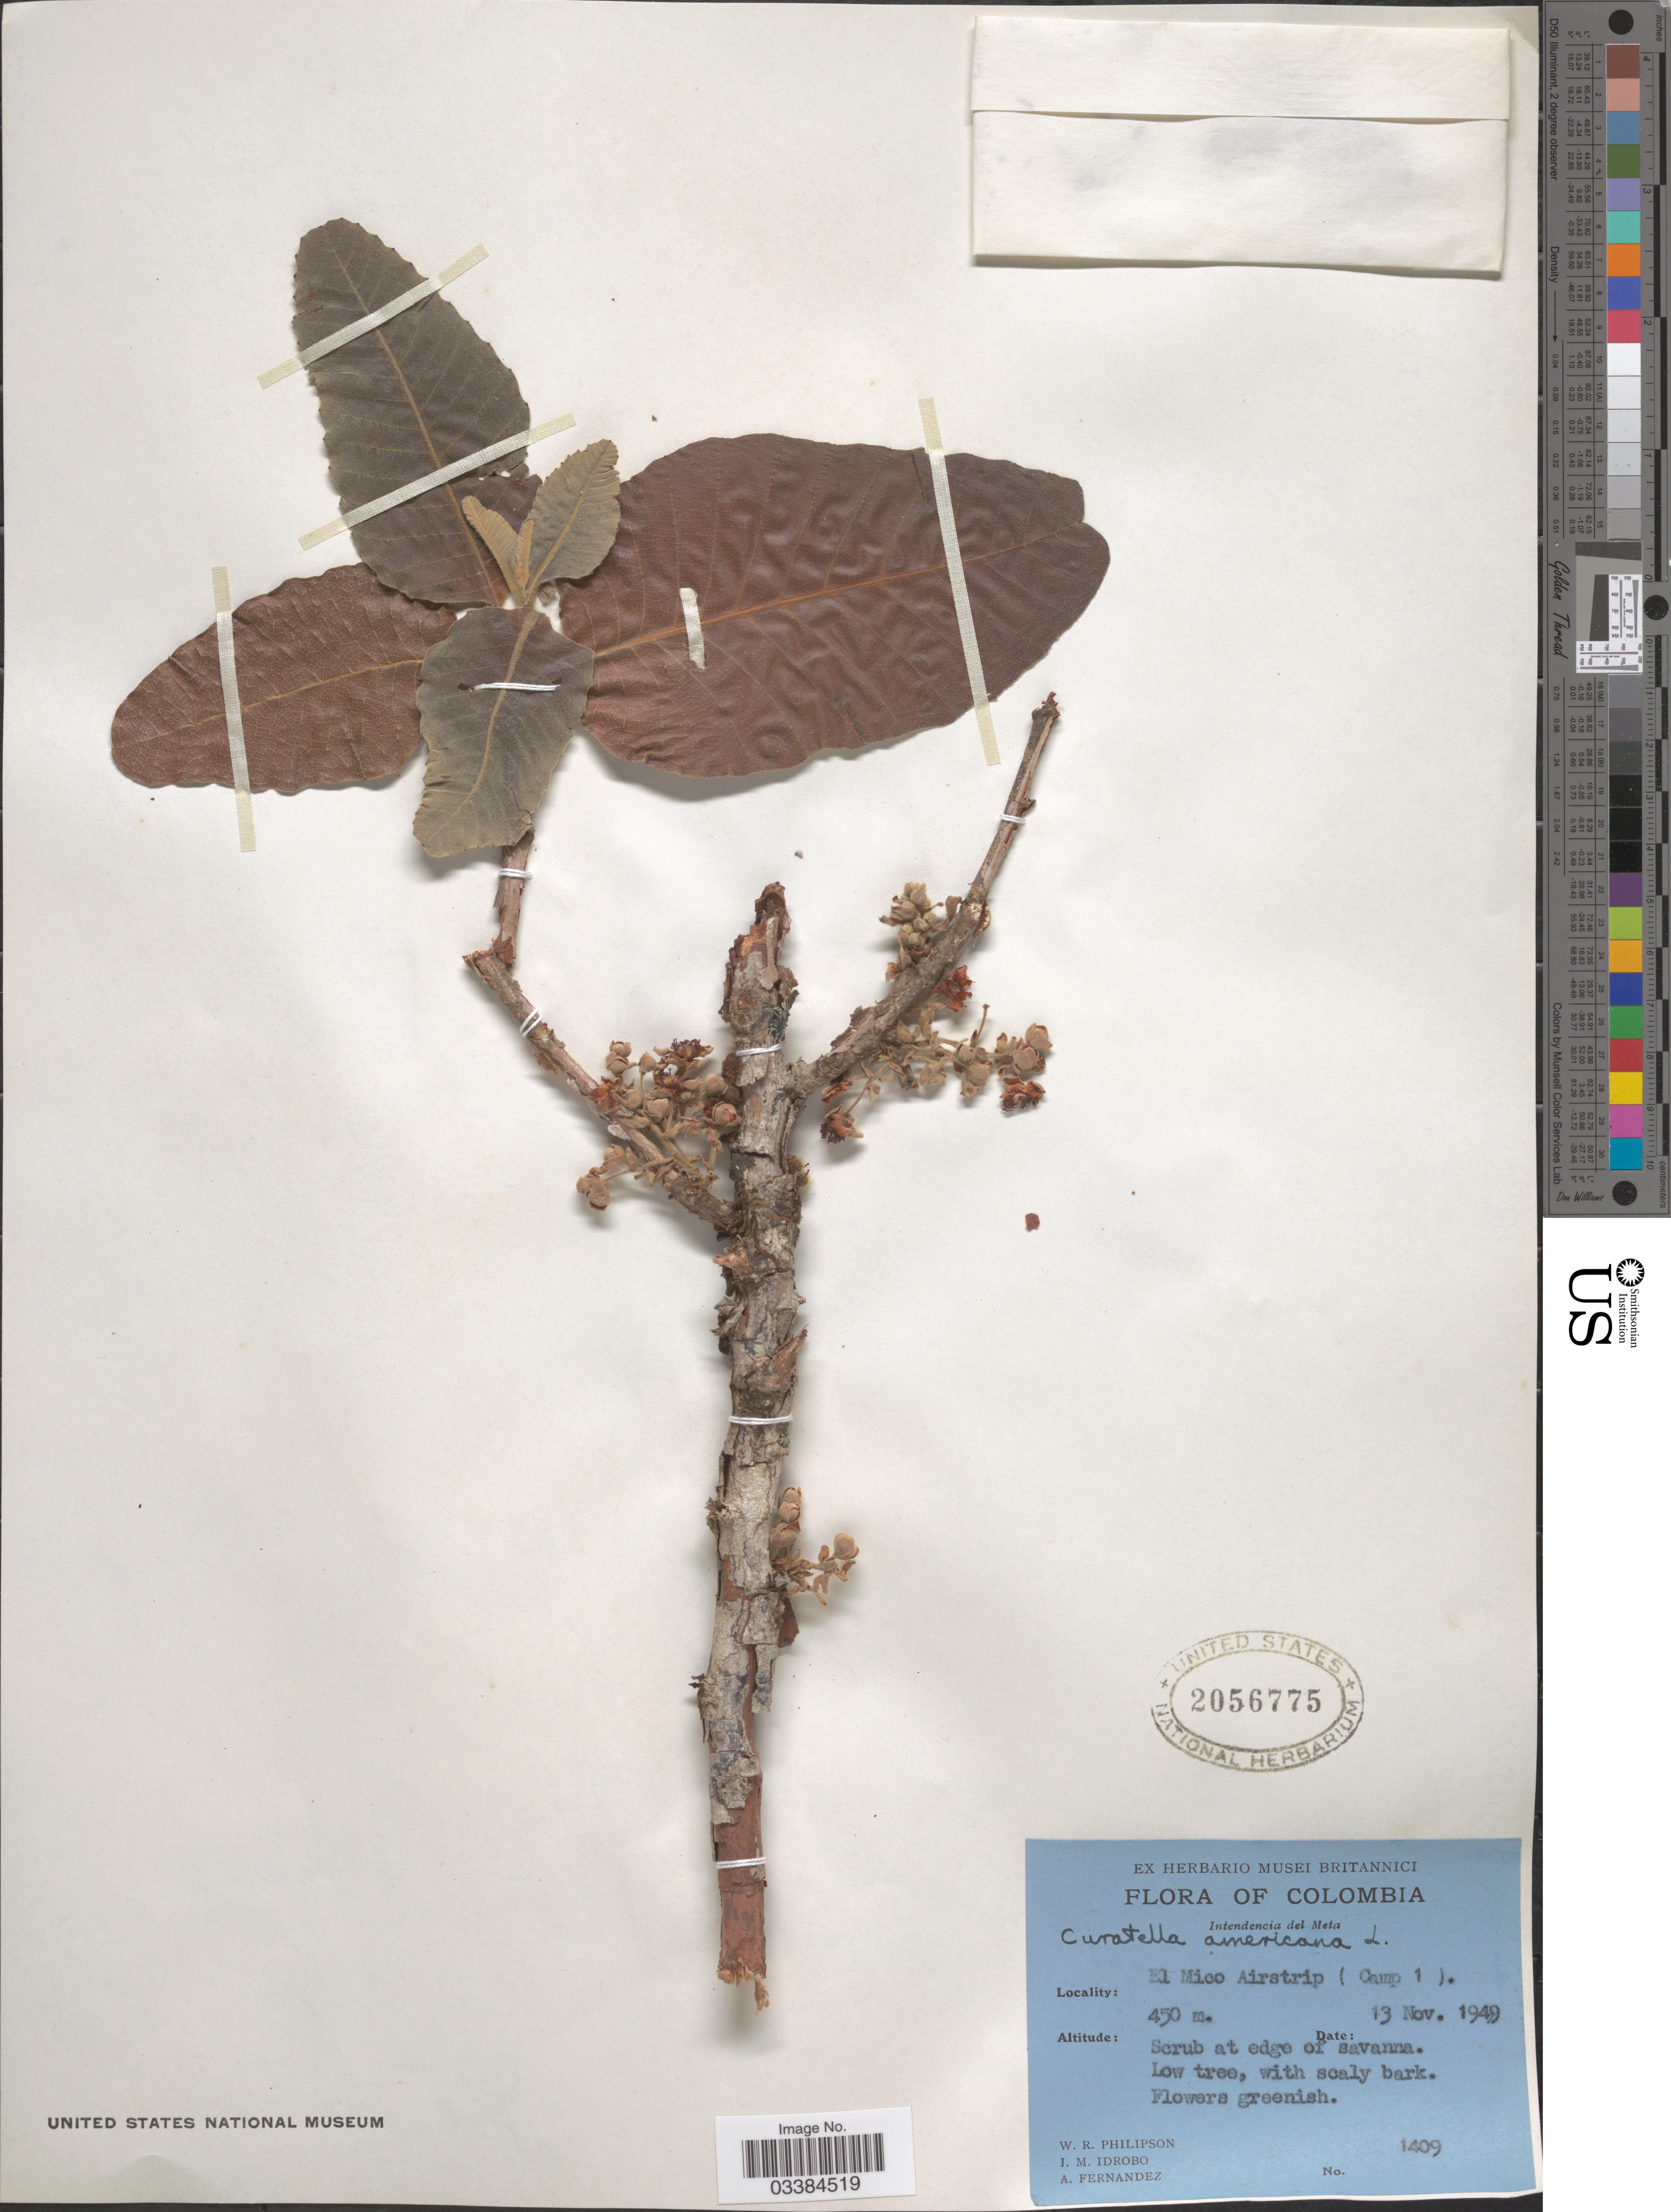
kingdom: Plantae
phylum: Tracheophyta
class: Magnoliopsida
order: Dilleniales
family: Dilleniaceae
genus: Curatella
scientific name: Curatella americana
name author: L.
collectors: W. R. Philipson, J. M. Idrobo & A. Fernandez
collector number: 1409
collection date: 1949-11-13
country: Colombia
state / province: Meta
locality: Intendencia del Meta, El Mico Airstrip (Camp 1).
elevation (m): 450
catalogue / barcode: US 2056775